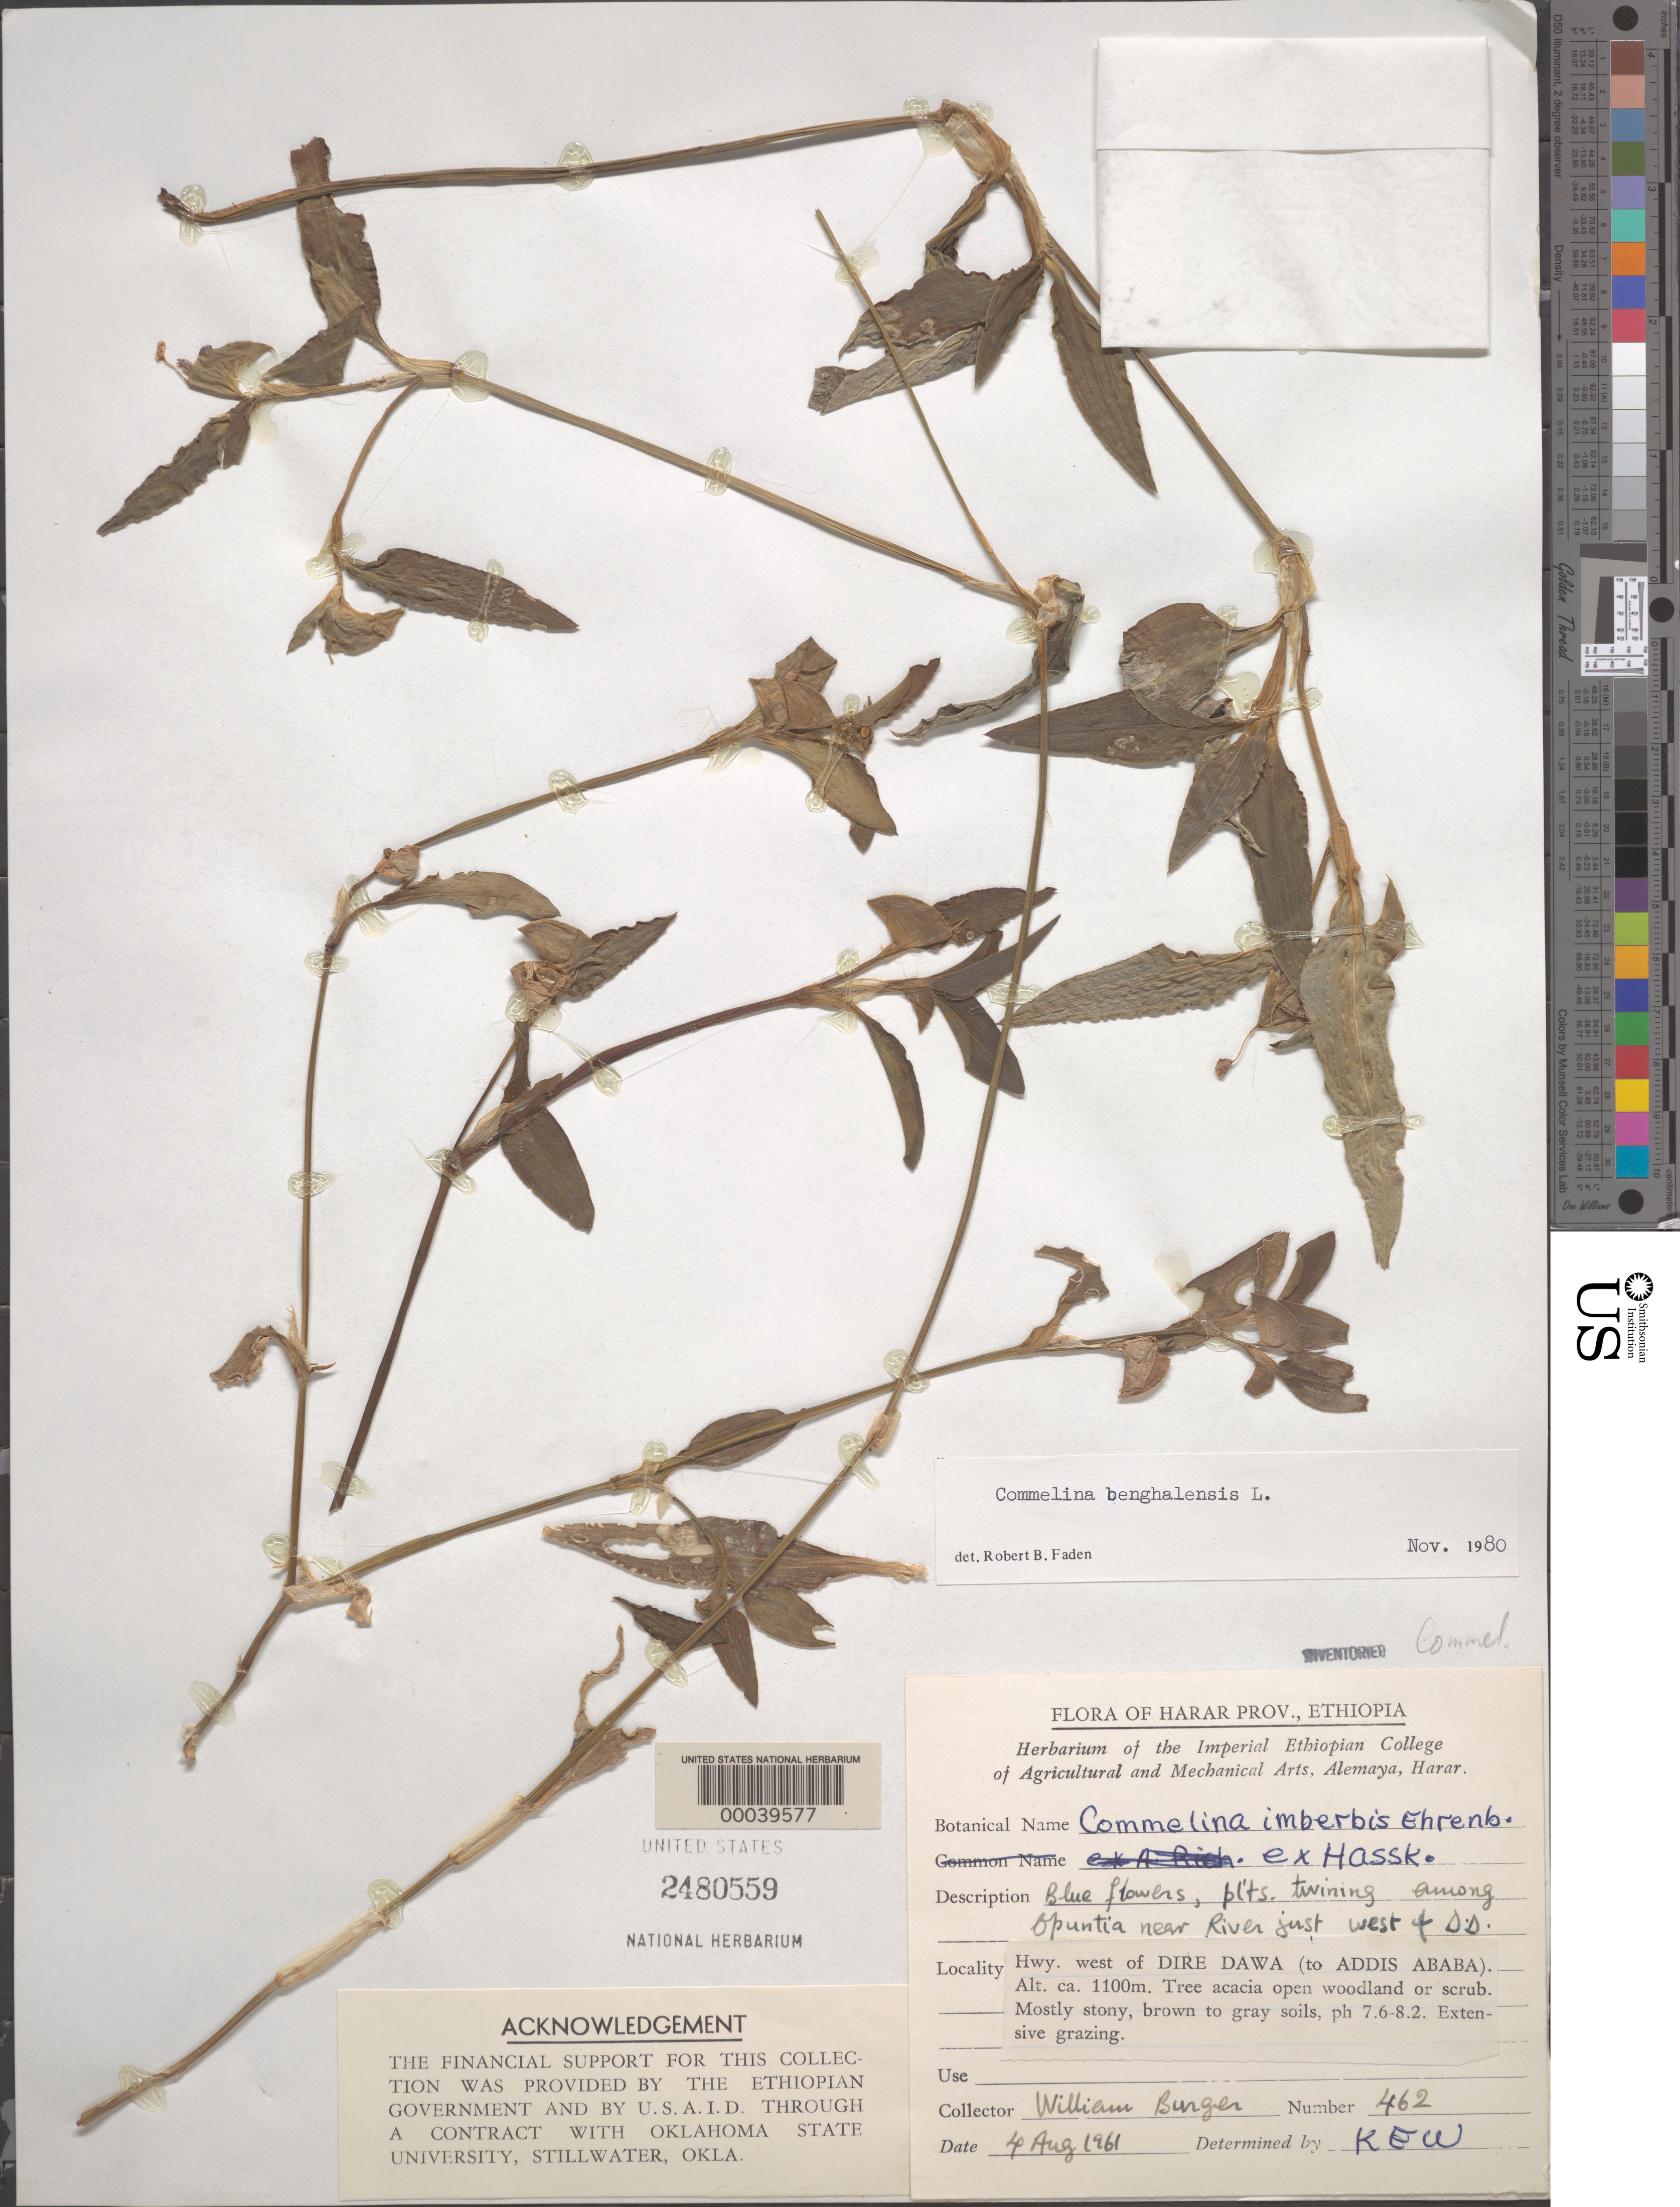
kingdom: Plantae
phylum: Tracheophyta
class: Liliopsida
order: Commelinales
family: Commelinaceae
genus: Commelina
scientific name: Commelina benghalensis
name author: L.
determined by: Faden, Robert B., (US), Smithsonian Institution - National Museum of Natural History (UNITED STATES)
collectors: W. Burger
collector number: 462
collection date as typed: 04 Aug 1961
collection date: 1961-08-04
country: Ethiopia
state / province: Dire Dawa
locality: W of dire dawa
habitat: Scrub woodland, stony brown soil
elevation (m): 1100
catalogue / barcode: US 2480559